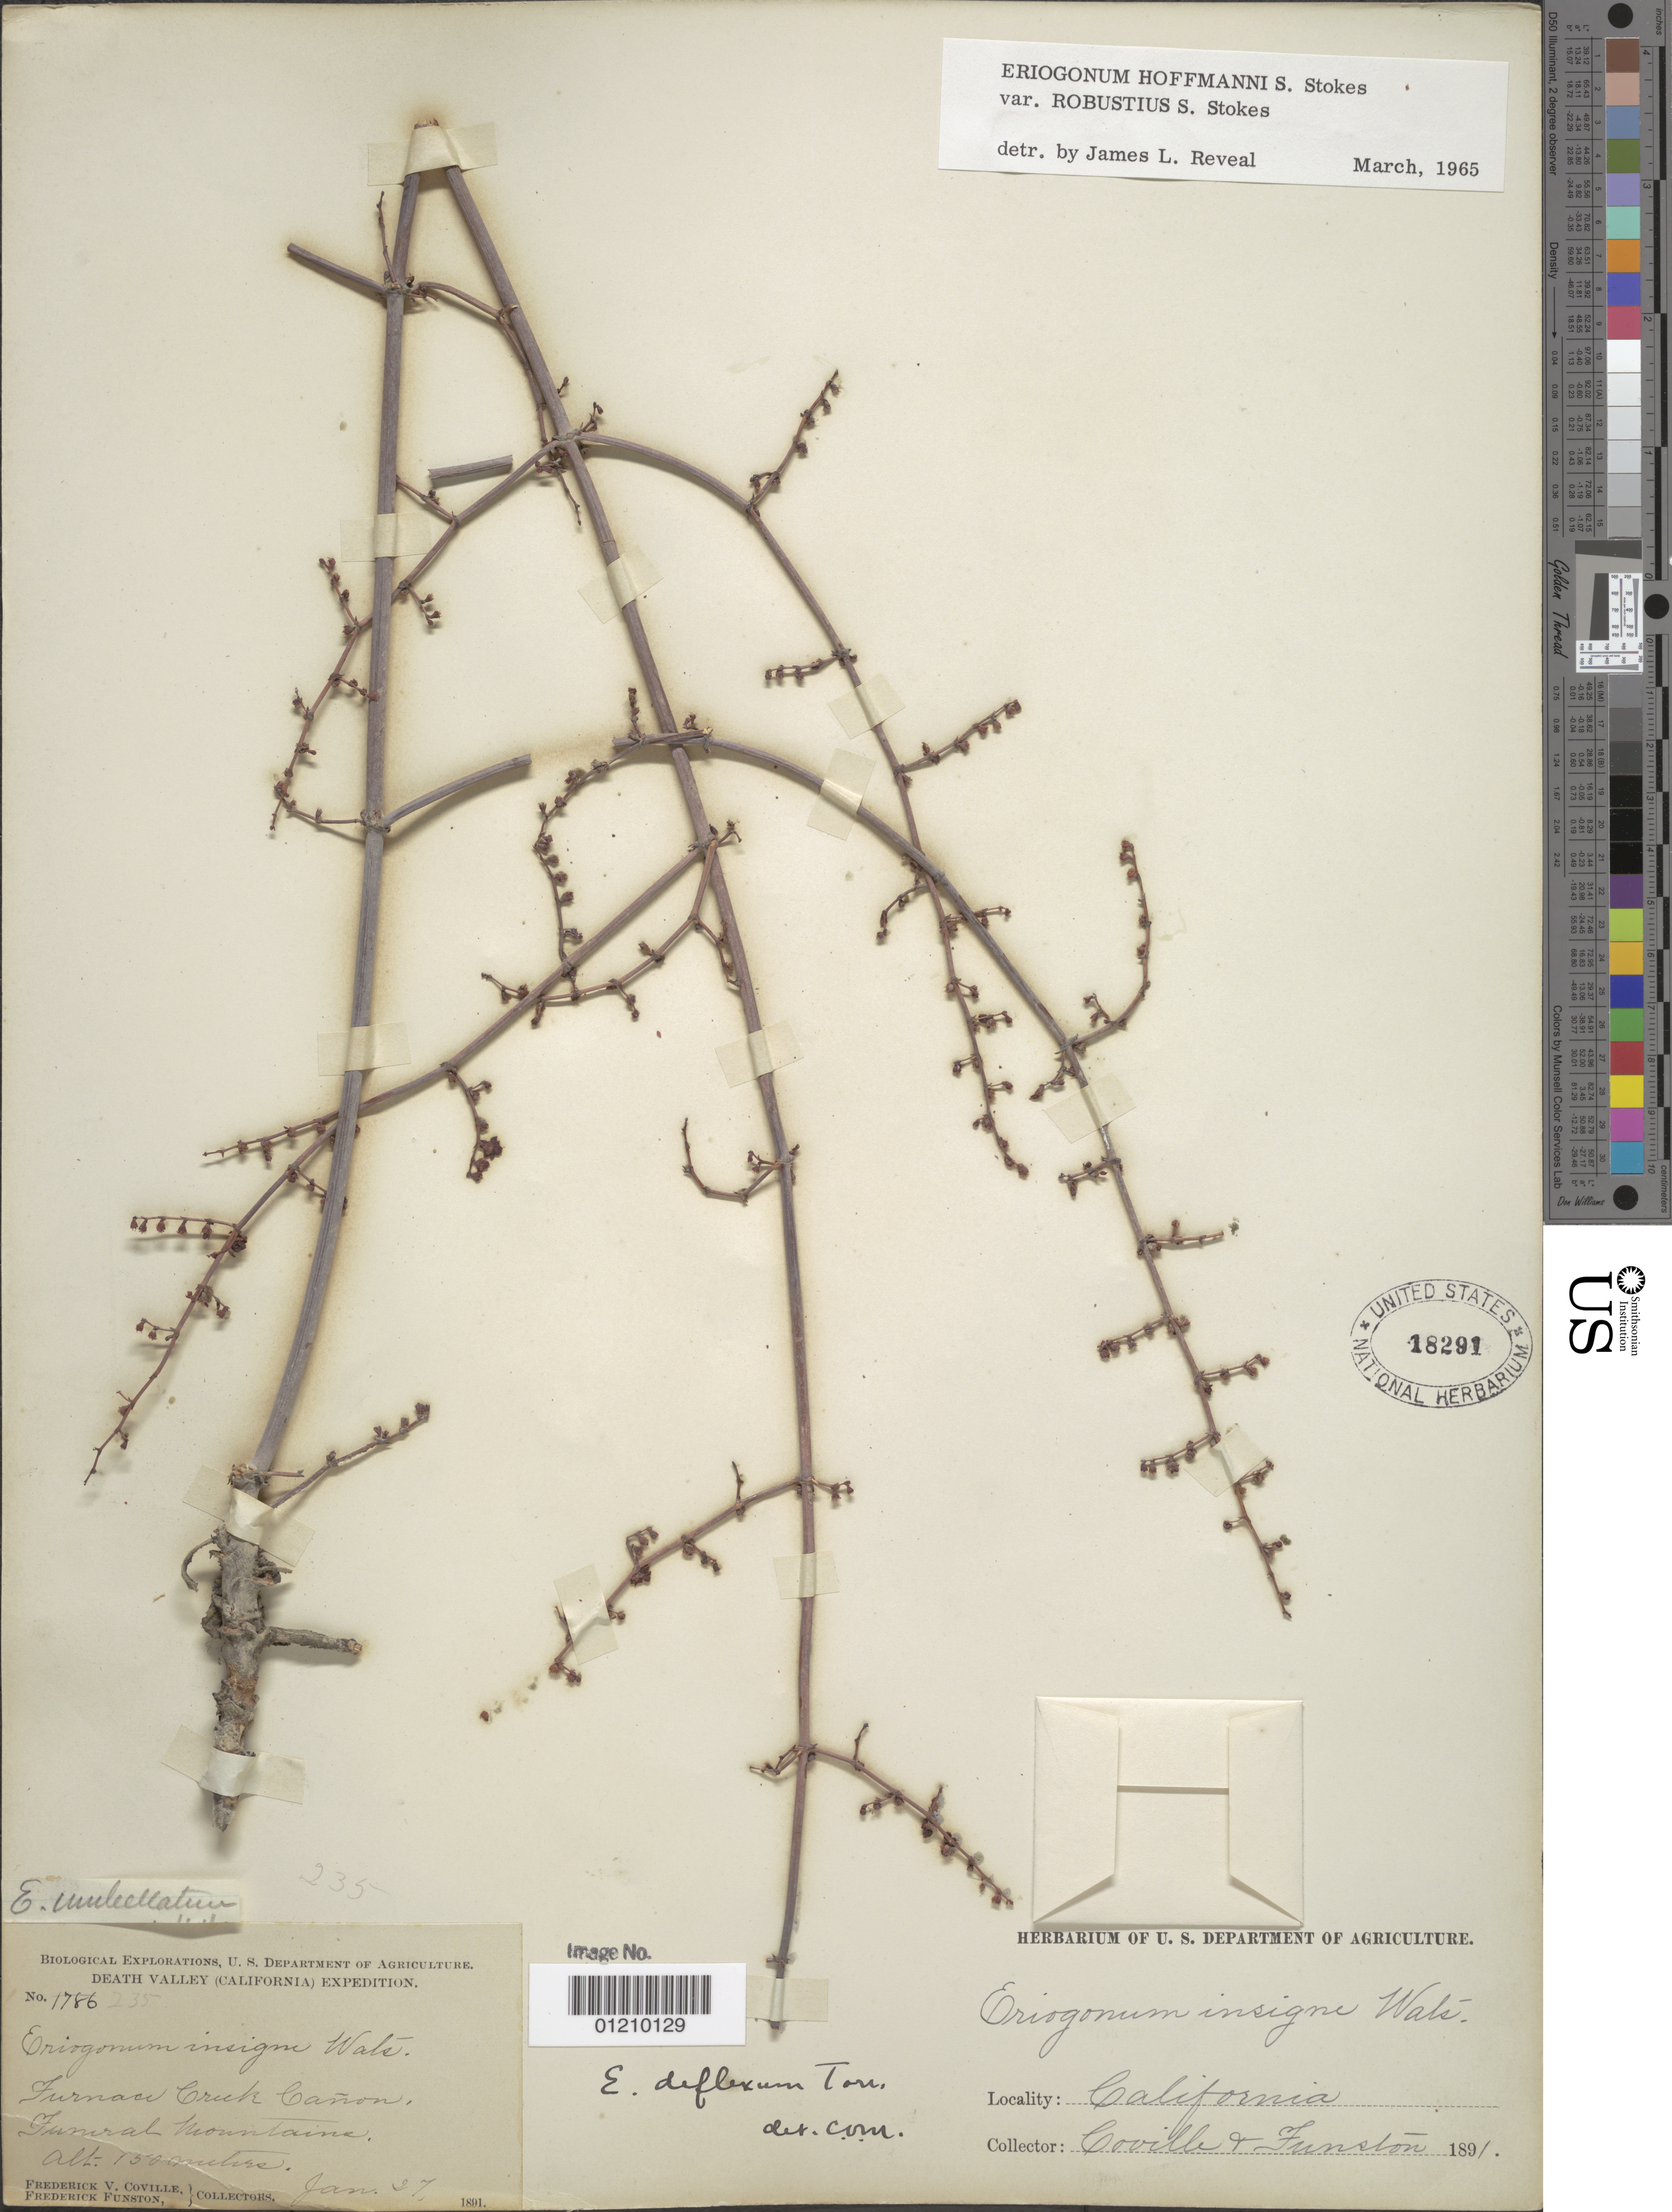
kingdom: Plantae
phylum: Tracheophyta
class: Magnoliopsida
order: Caryophyllales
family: Polygonaceae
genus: Eriogonum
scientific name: Eriogonum hoffmannii var. robustius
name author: S. Stokes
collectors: F. V. Coville & F. Funston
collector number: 1786 or 235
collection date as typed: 27 Jan 1891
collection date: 1891-01-27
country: United States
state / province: California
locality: Furnace Creek Canyon, Funeral Mts.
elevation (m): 150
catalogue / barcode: US 18291